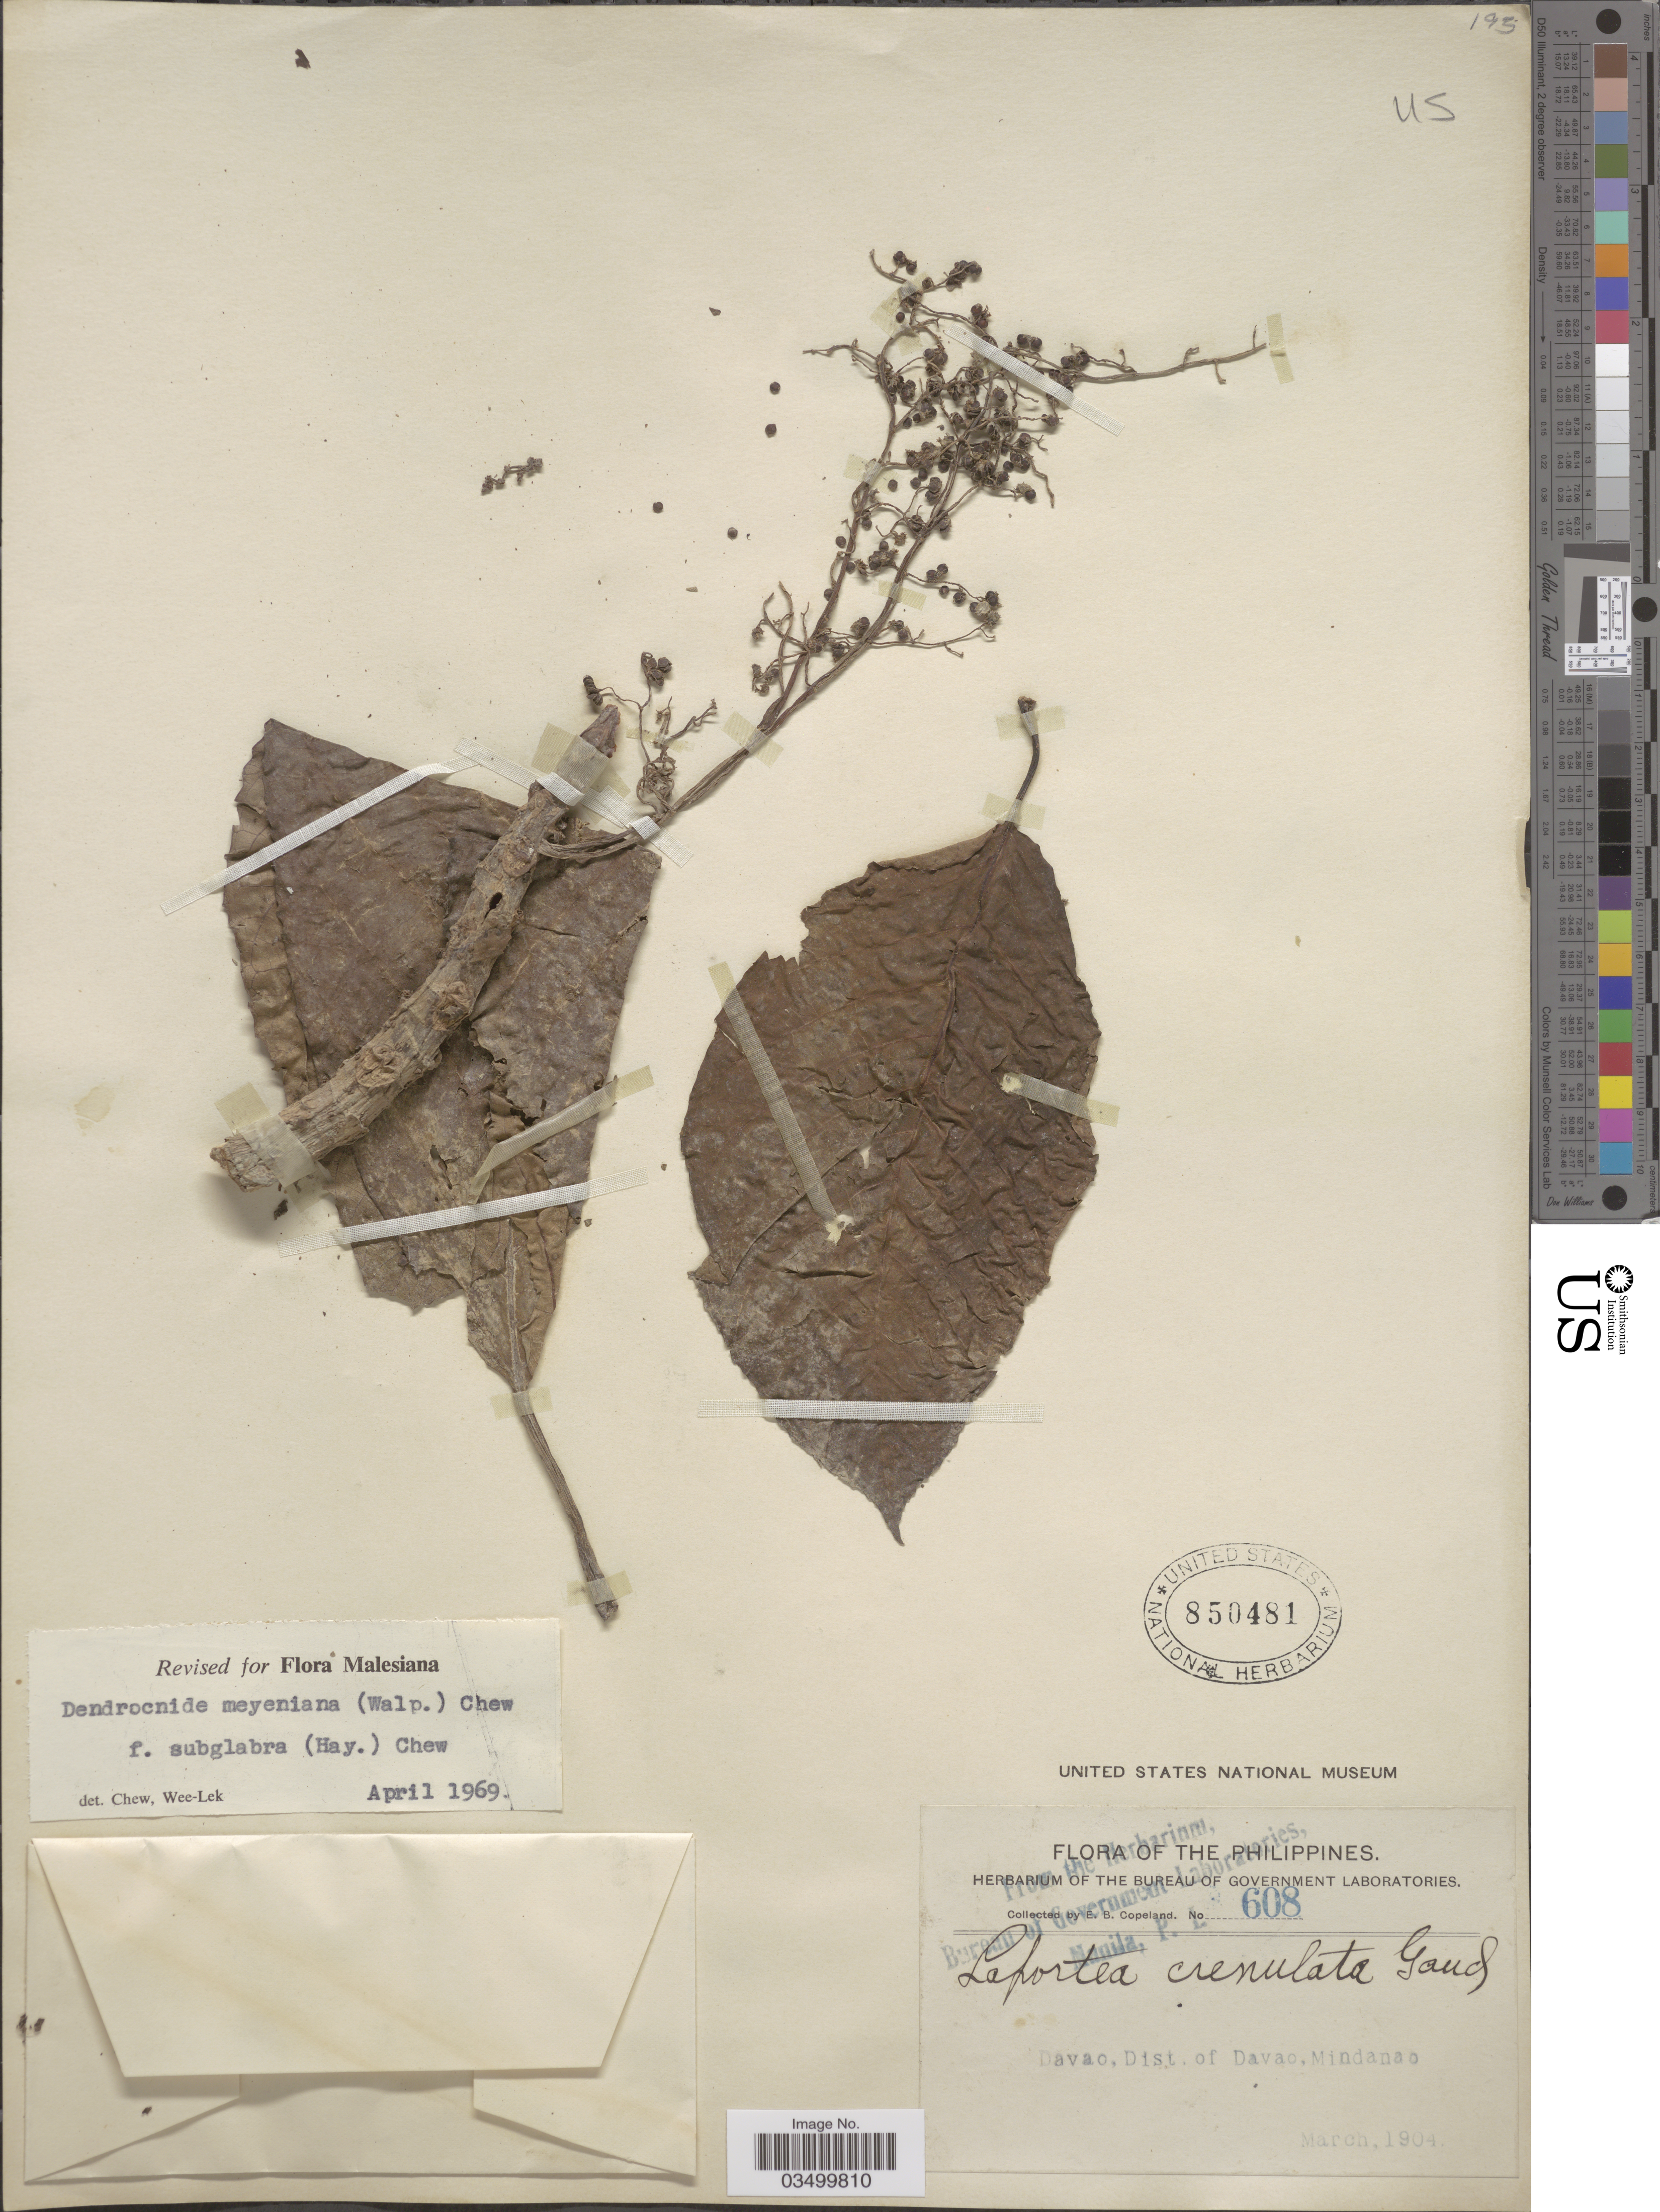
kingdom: Plantae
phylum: Tracheophyta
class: Magnoliopsida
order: Rosales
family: Urticaceae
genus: Dendrocnide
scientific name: Dendrocnide meyeniana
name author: (Walp.) Chew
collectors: E. B. Copeland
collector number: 608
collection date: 1904-03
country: Philippines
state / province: Davao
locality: The Philippines. Dist. of Davao, Mindanao.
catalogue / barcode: US 850481